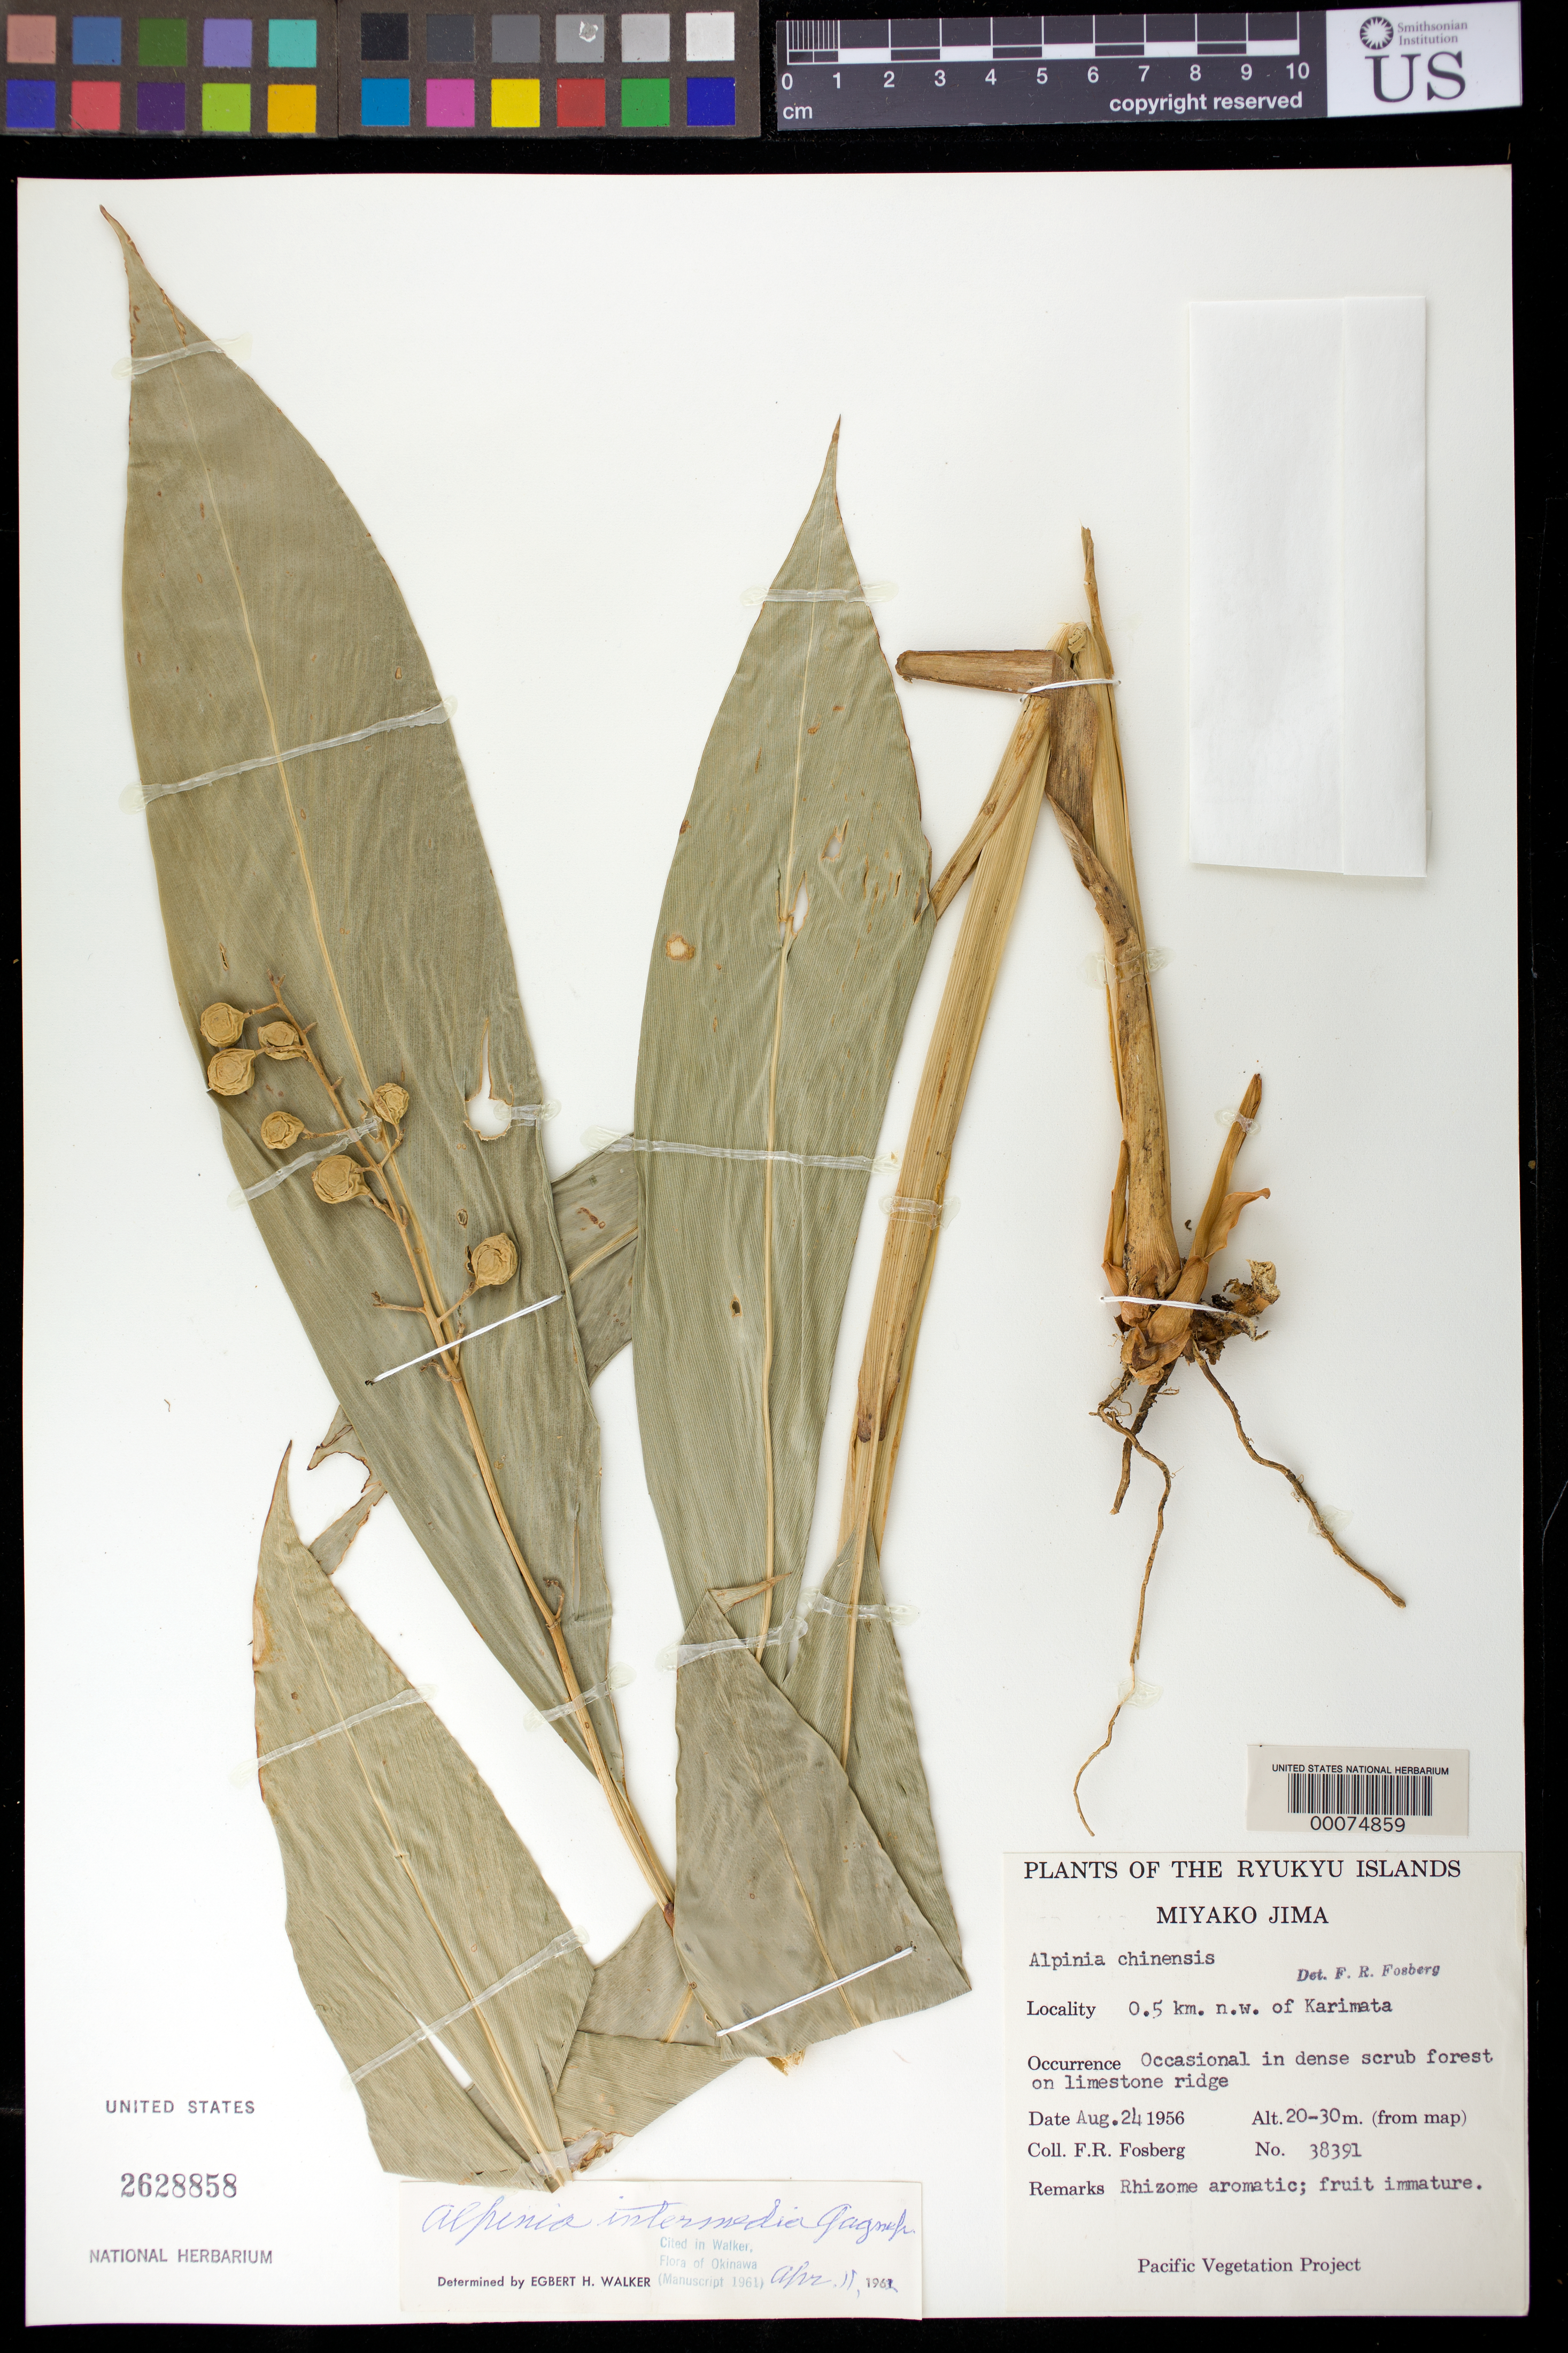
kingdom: Plantae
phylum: Tracheophyta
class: Liliopsida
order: Zingiberales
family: Zingiberaceae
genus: Alpinia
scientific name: Alpinia intermedia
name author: Gagnep.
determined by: Walker, E. H.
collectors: F. R. Fosberg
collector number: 38391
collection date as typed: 24 Aug 1956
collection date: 1956-08-24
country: Japan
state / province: Okinawa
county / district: Okinawa Prefecture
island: Miyako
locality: Miyako jima, o.5 km nw of karimata [Sakishima Is.]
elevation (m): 20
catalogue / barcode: US 2628858